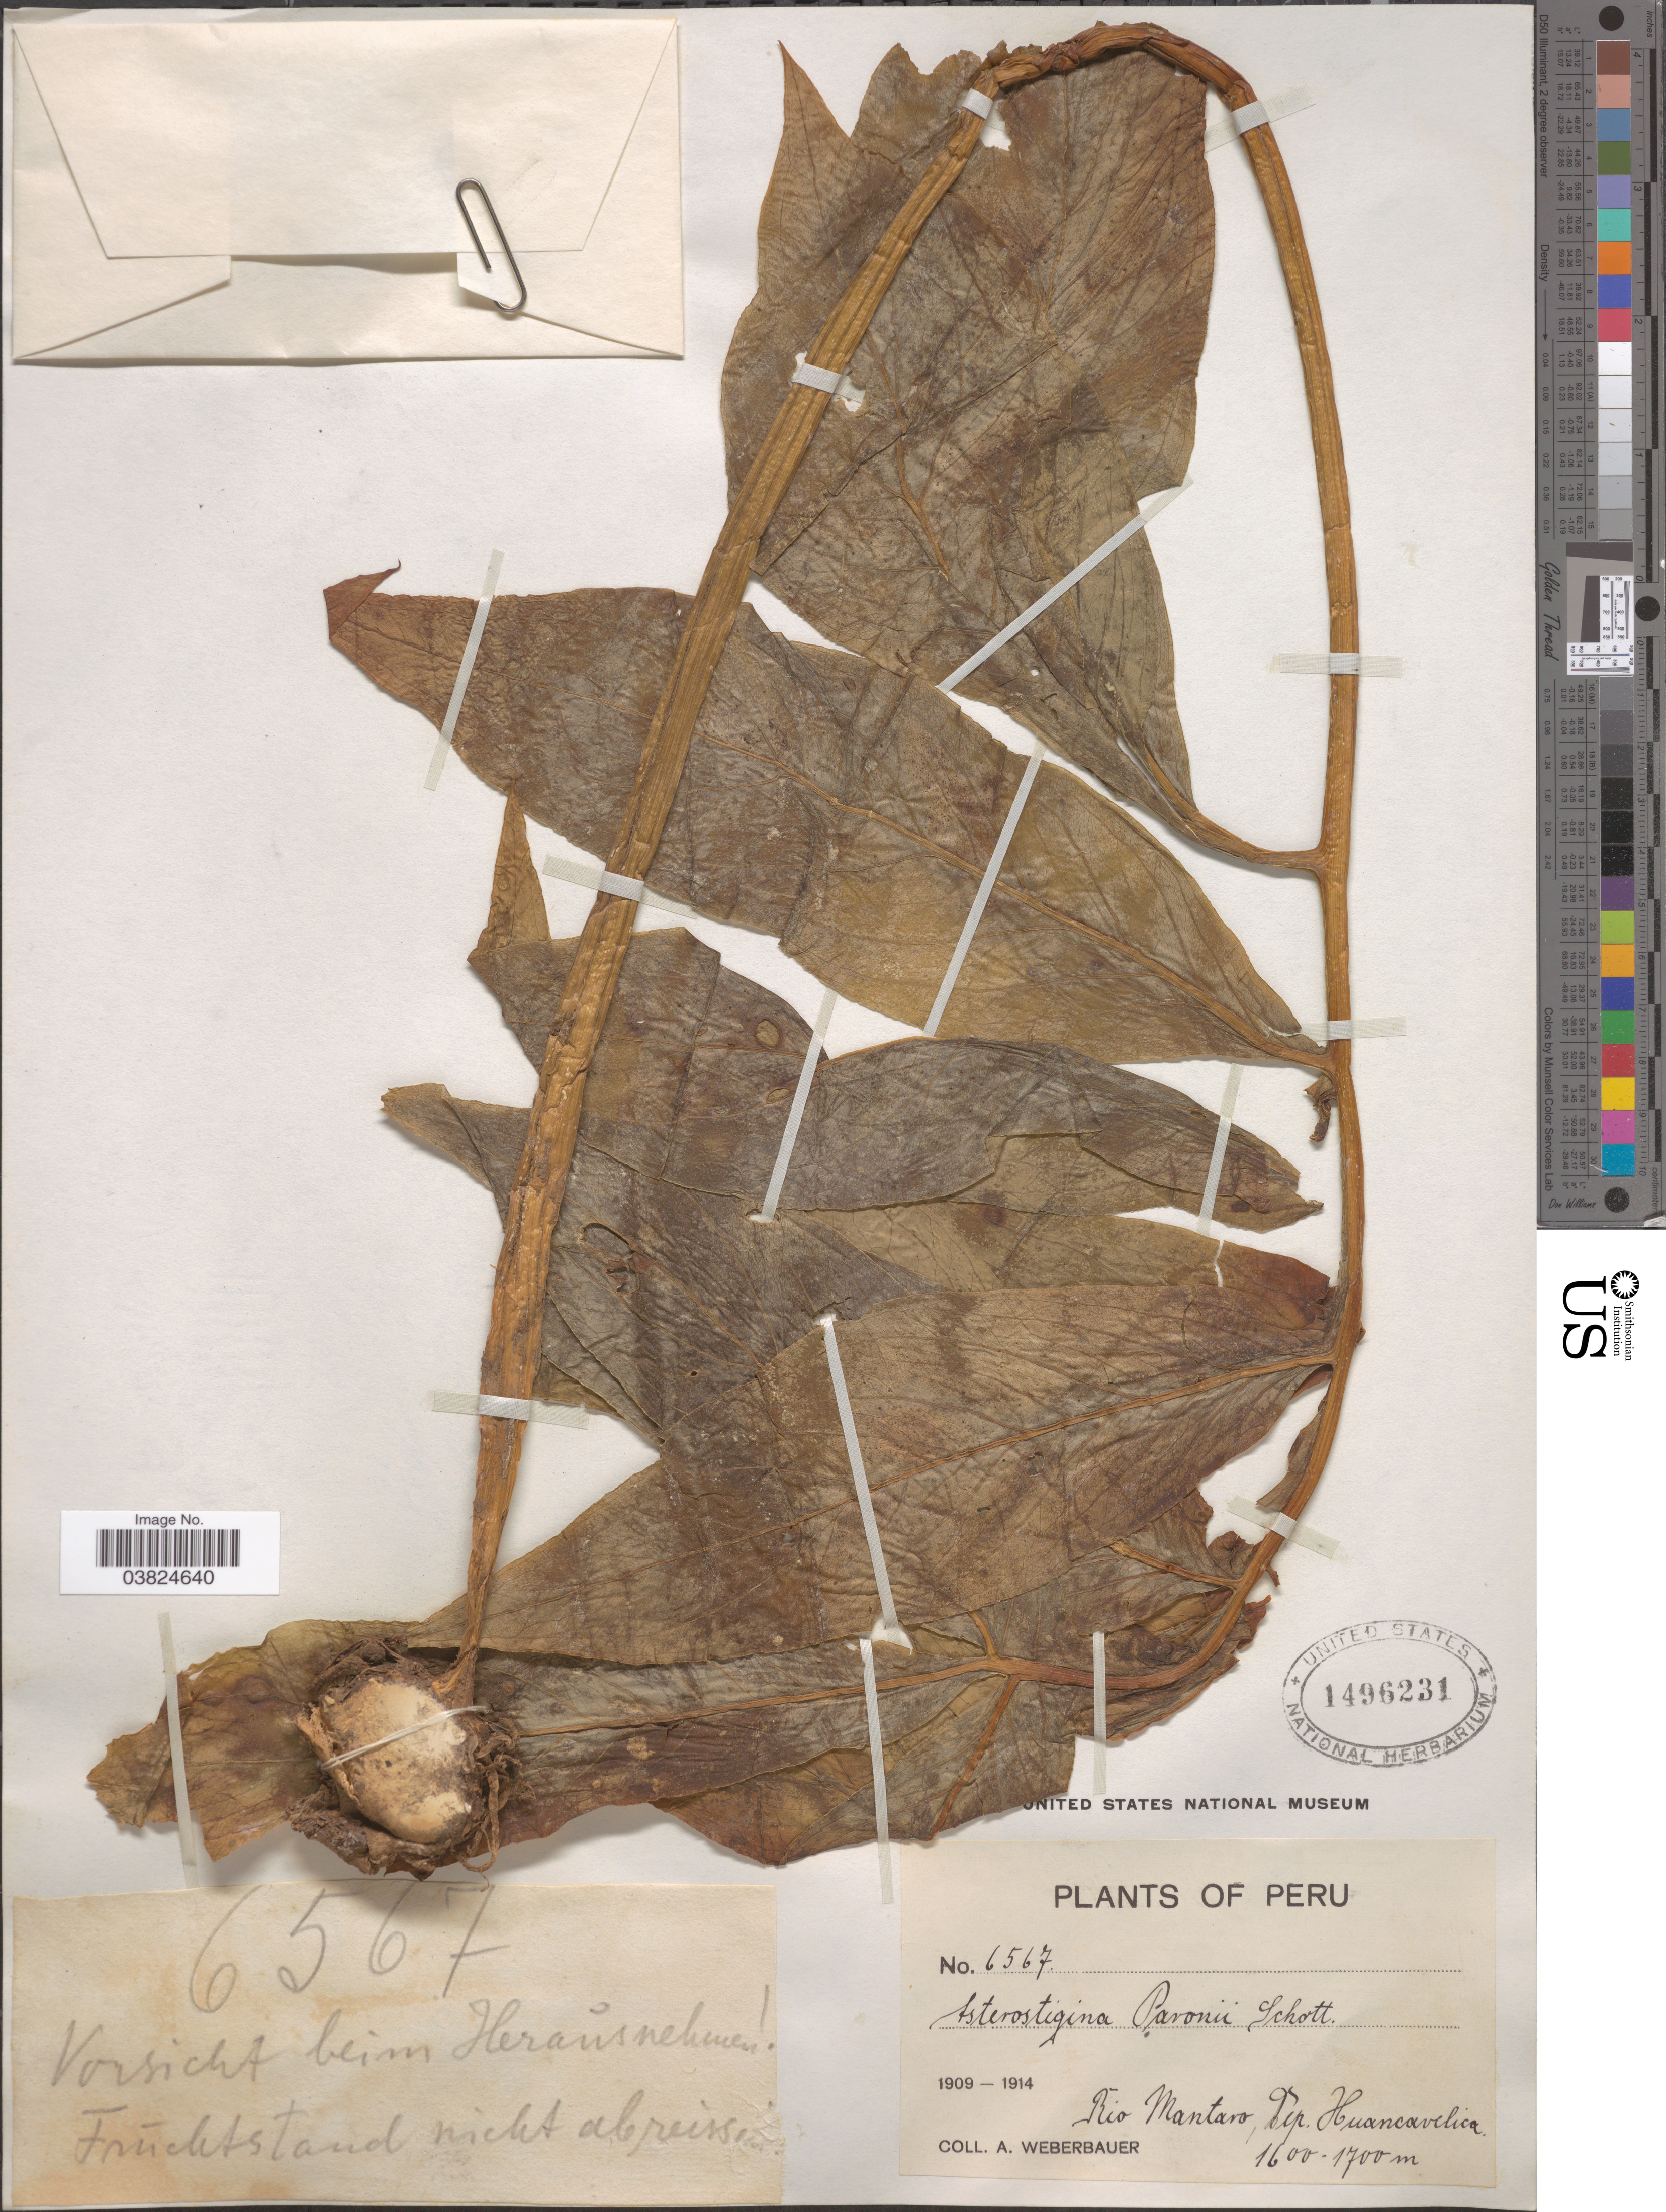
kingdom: Plantae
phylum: Tracheophyta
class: Liliopsida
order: Alismatales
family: Araceae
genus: Incarum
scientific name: Incarum pavonii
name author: (Schott) E.G. Gonç.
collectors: A. Weberbauer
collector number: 6567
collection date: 1909/1914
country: Peru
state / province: Huancavelica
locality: Rio Montaro.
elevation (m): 1600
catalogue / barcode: US 1496231